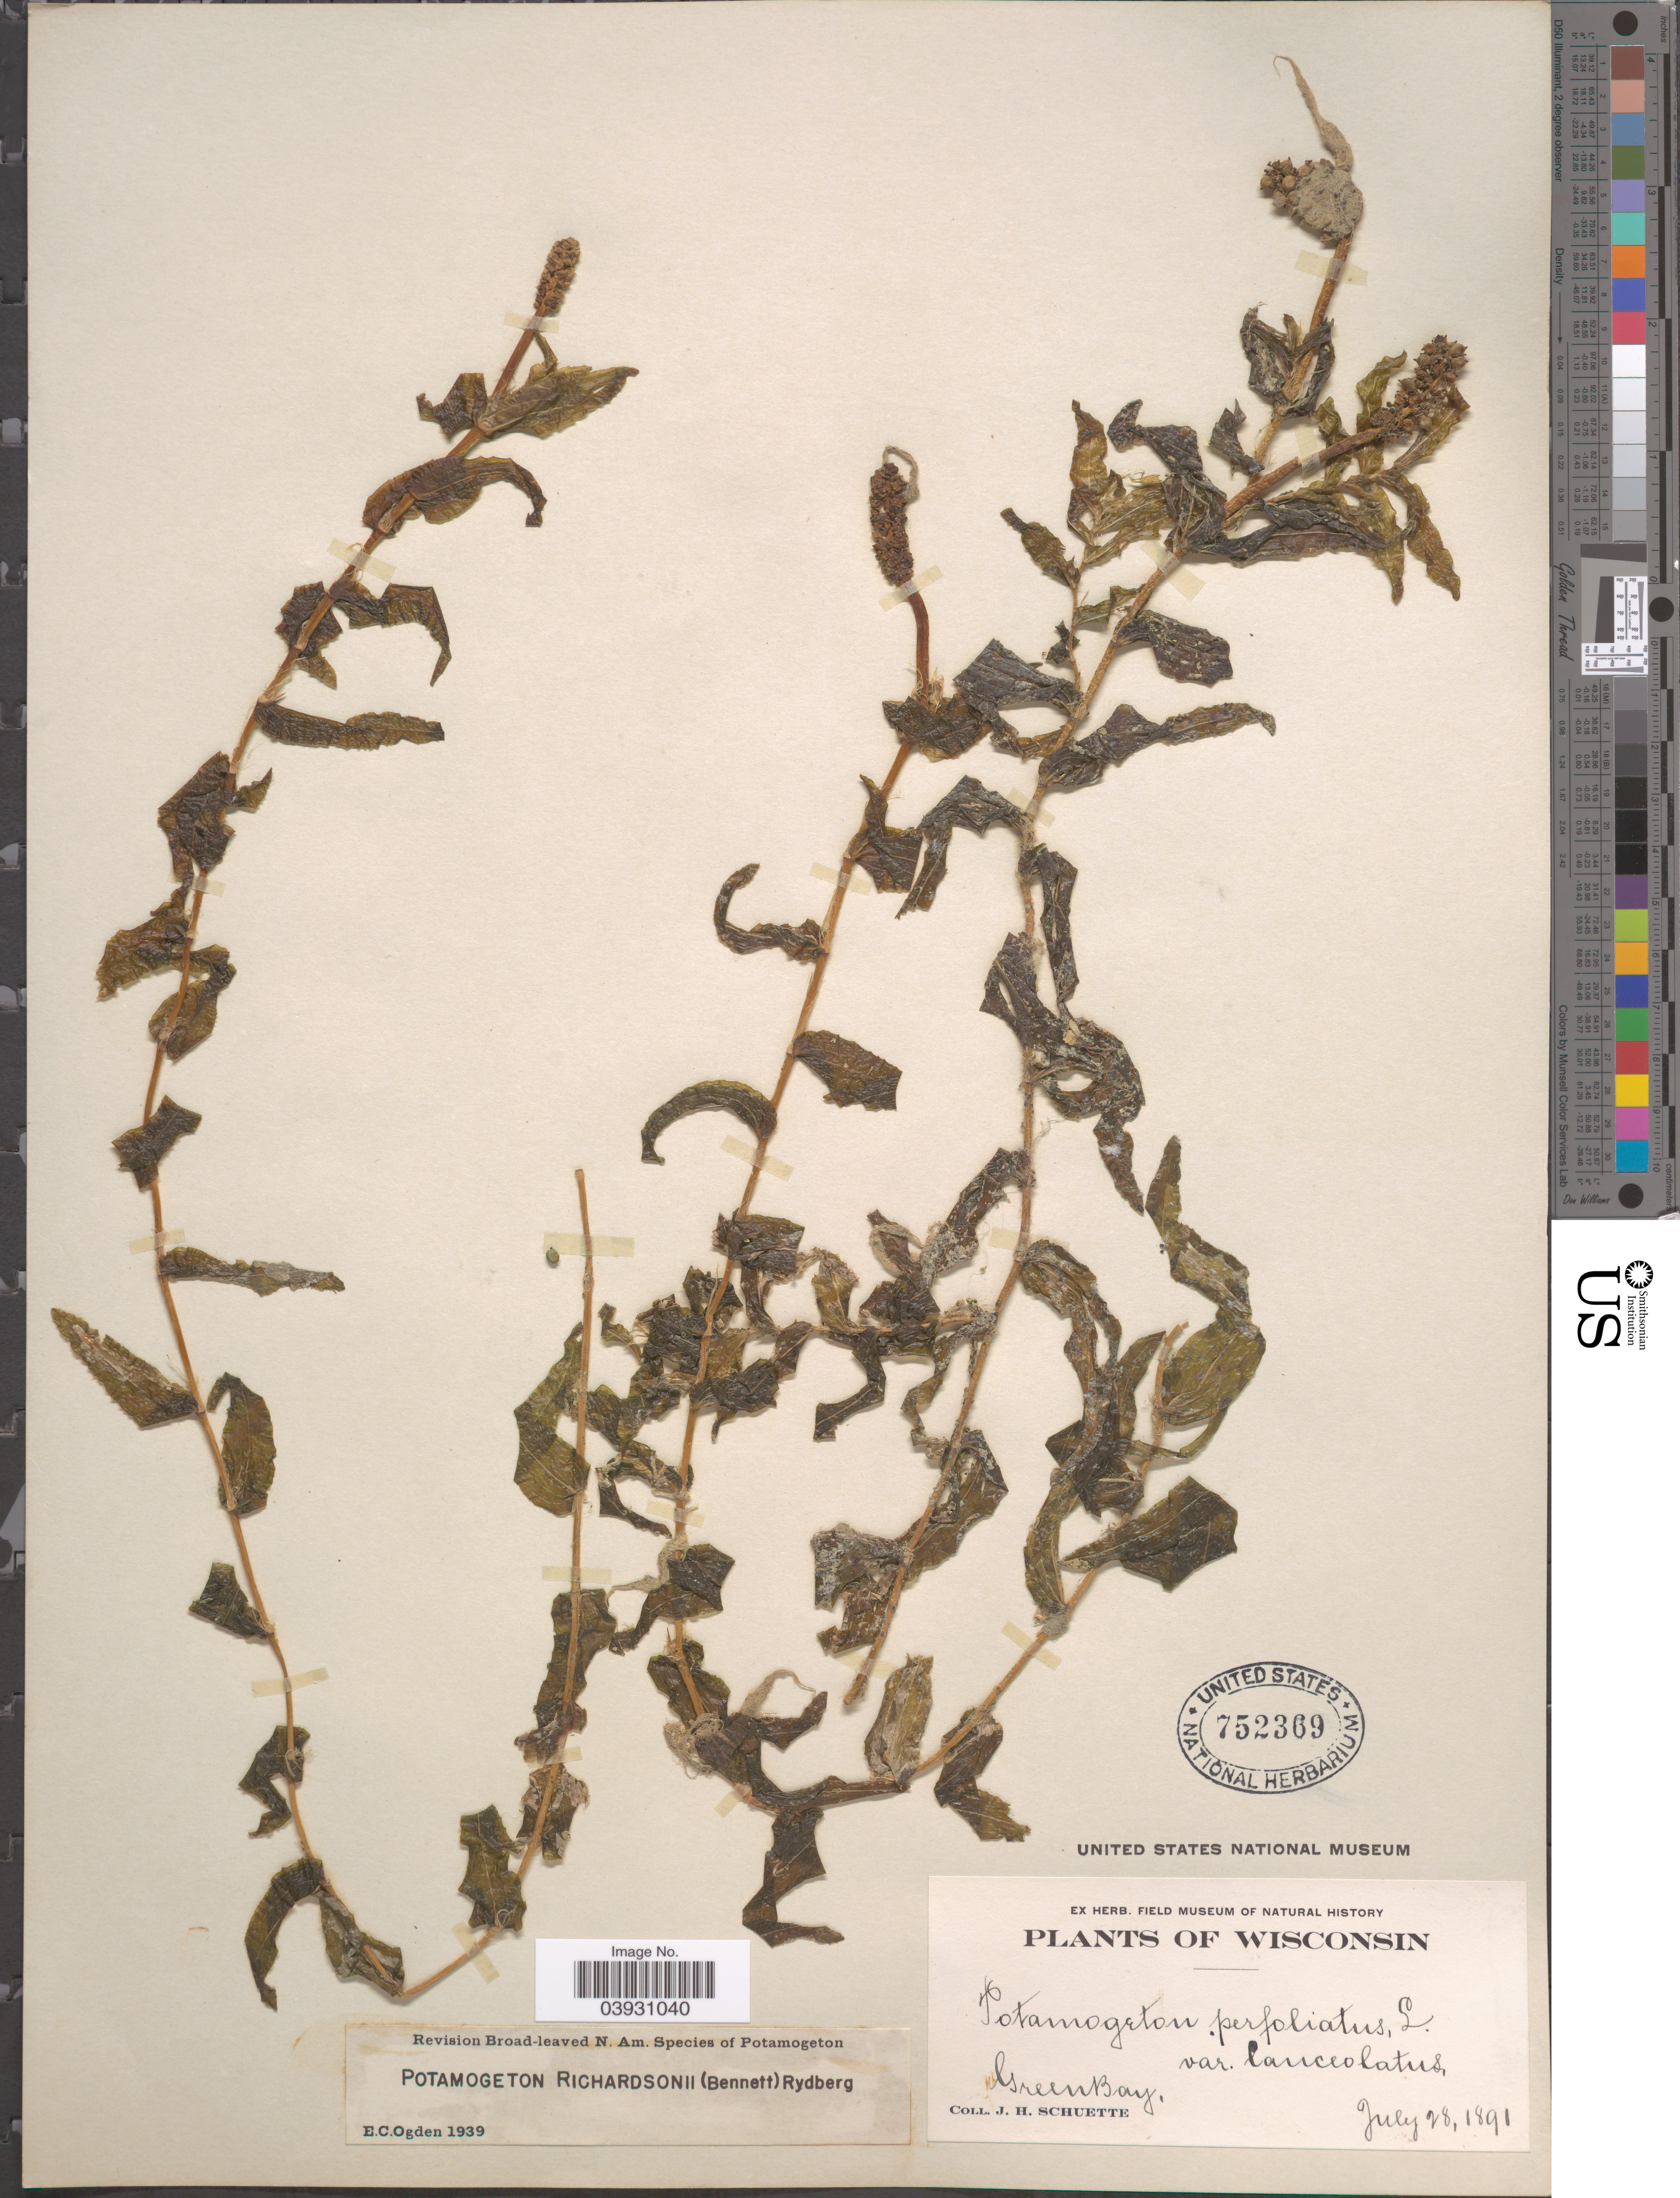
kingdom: Plantae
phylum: Tracheophyta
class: Liliopsida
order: Alismatales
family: Potamogetonaceae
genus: Potamogeton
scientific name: Potamogeton richardsonii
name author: (A.W. Benn.) Rydb.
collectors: J. H. Schuette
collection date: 1891-07-28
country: United States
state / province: Wisconsin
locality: GreenBay.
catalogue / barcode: US 752369